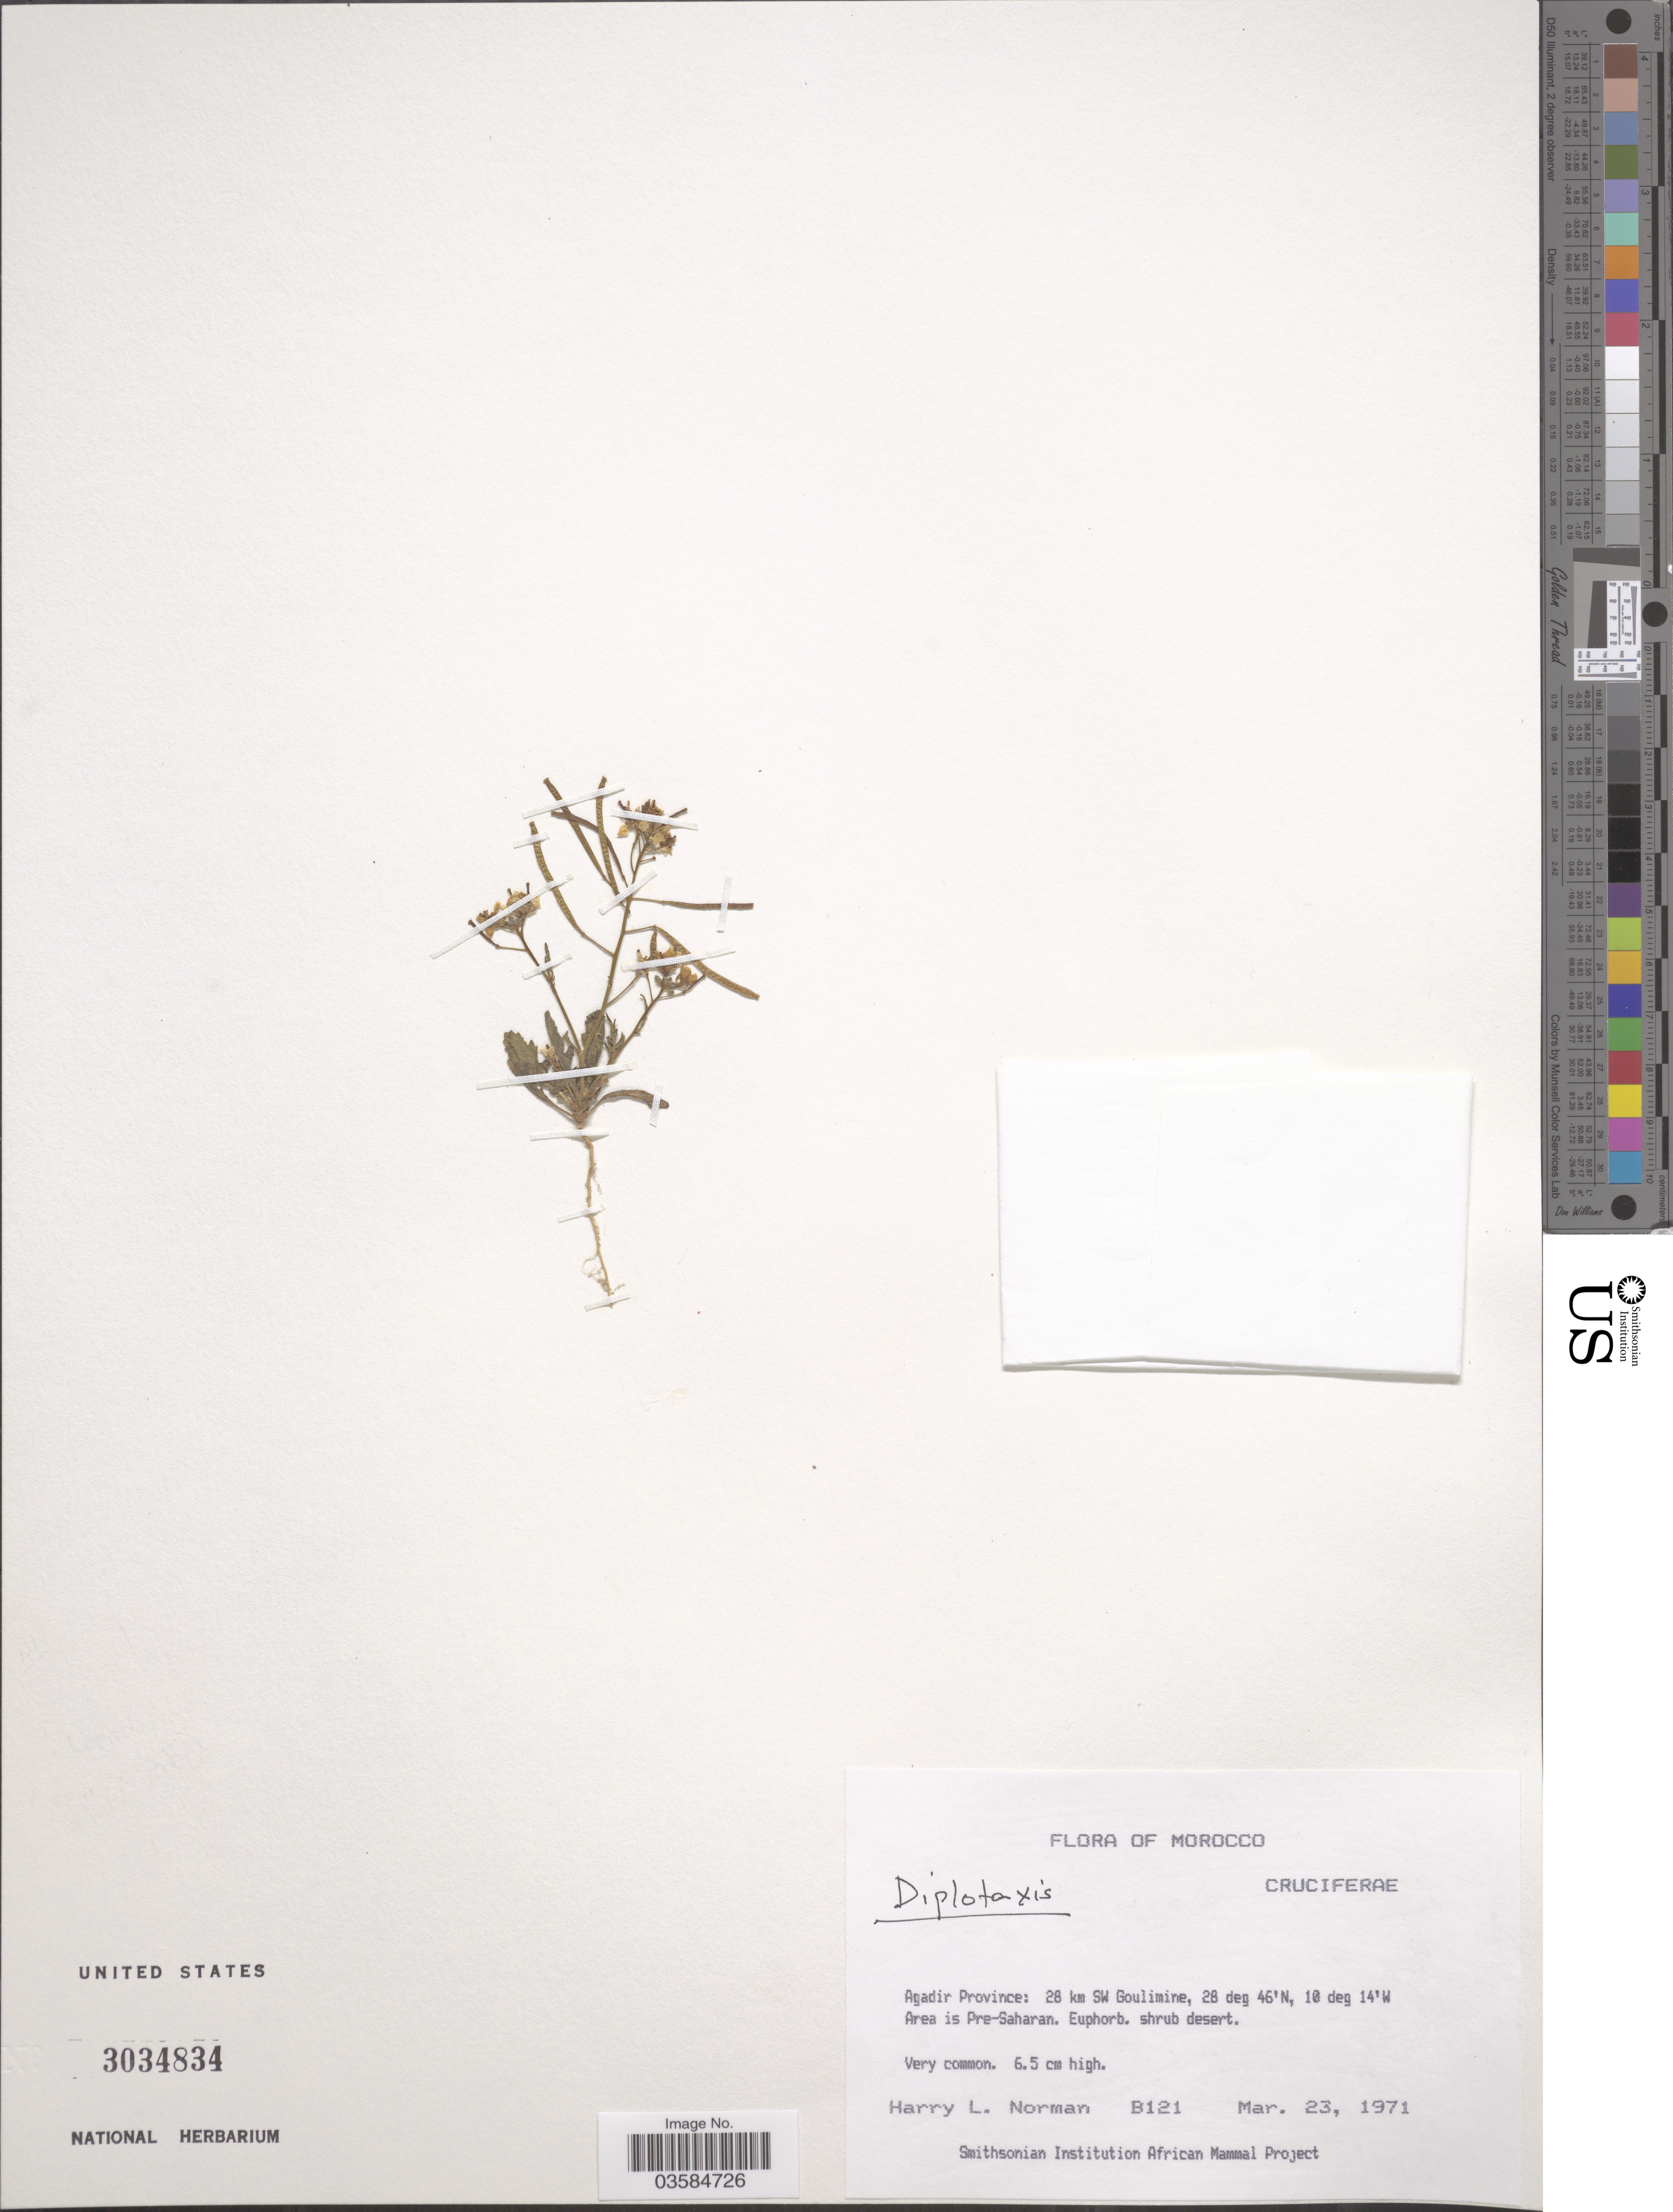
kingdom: Plantae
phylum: Tracheophyta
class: Magnoliopsida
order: Brassicales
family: Brassicaceae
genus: Diplotaxis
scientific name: Diplotaxis sp.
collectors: Norman, H.L.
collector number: B121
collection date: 1971-03-23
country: Morocco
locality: Agadir Province: 28 km SW Goulimine. Area is Pre-Saharan.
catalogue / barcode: US 3034834